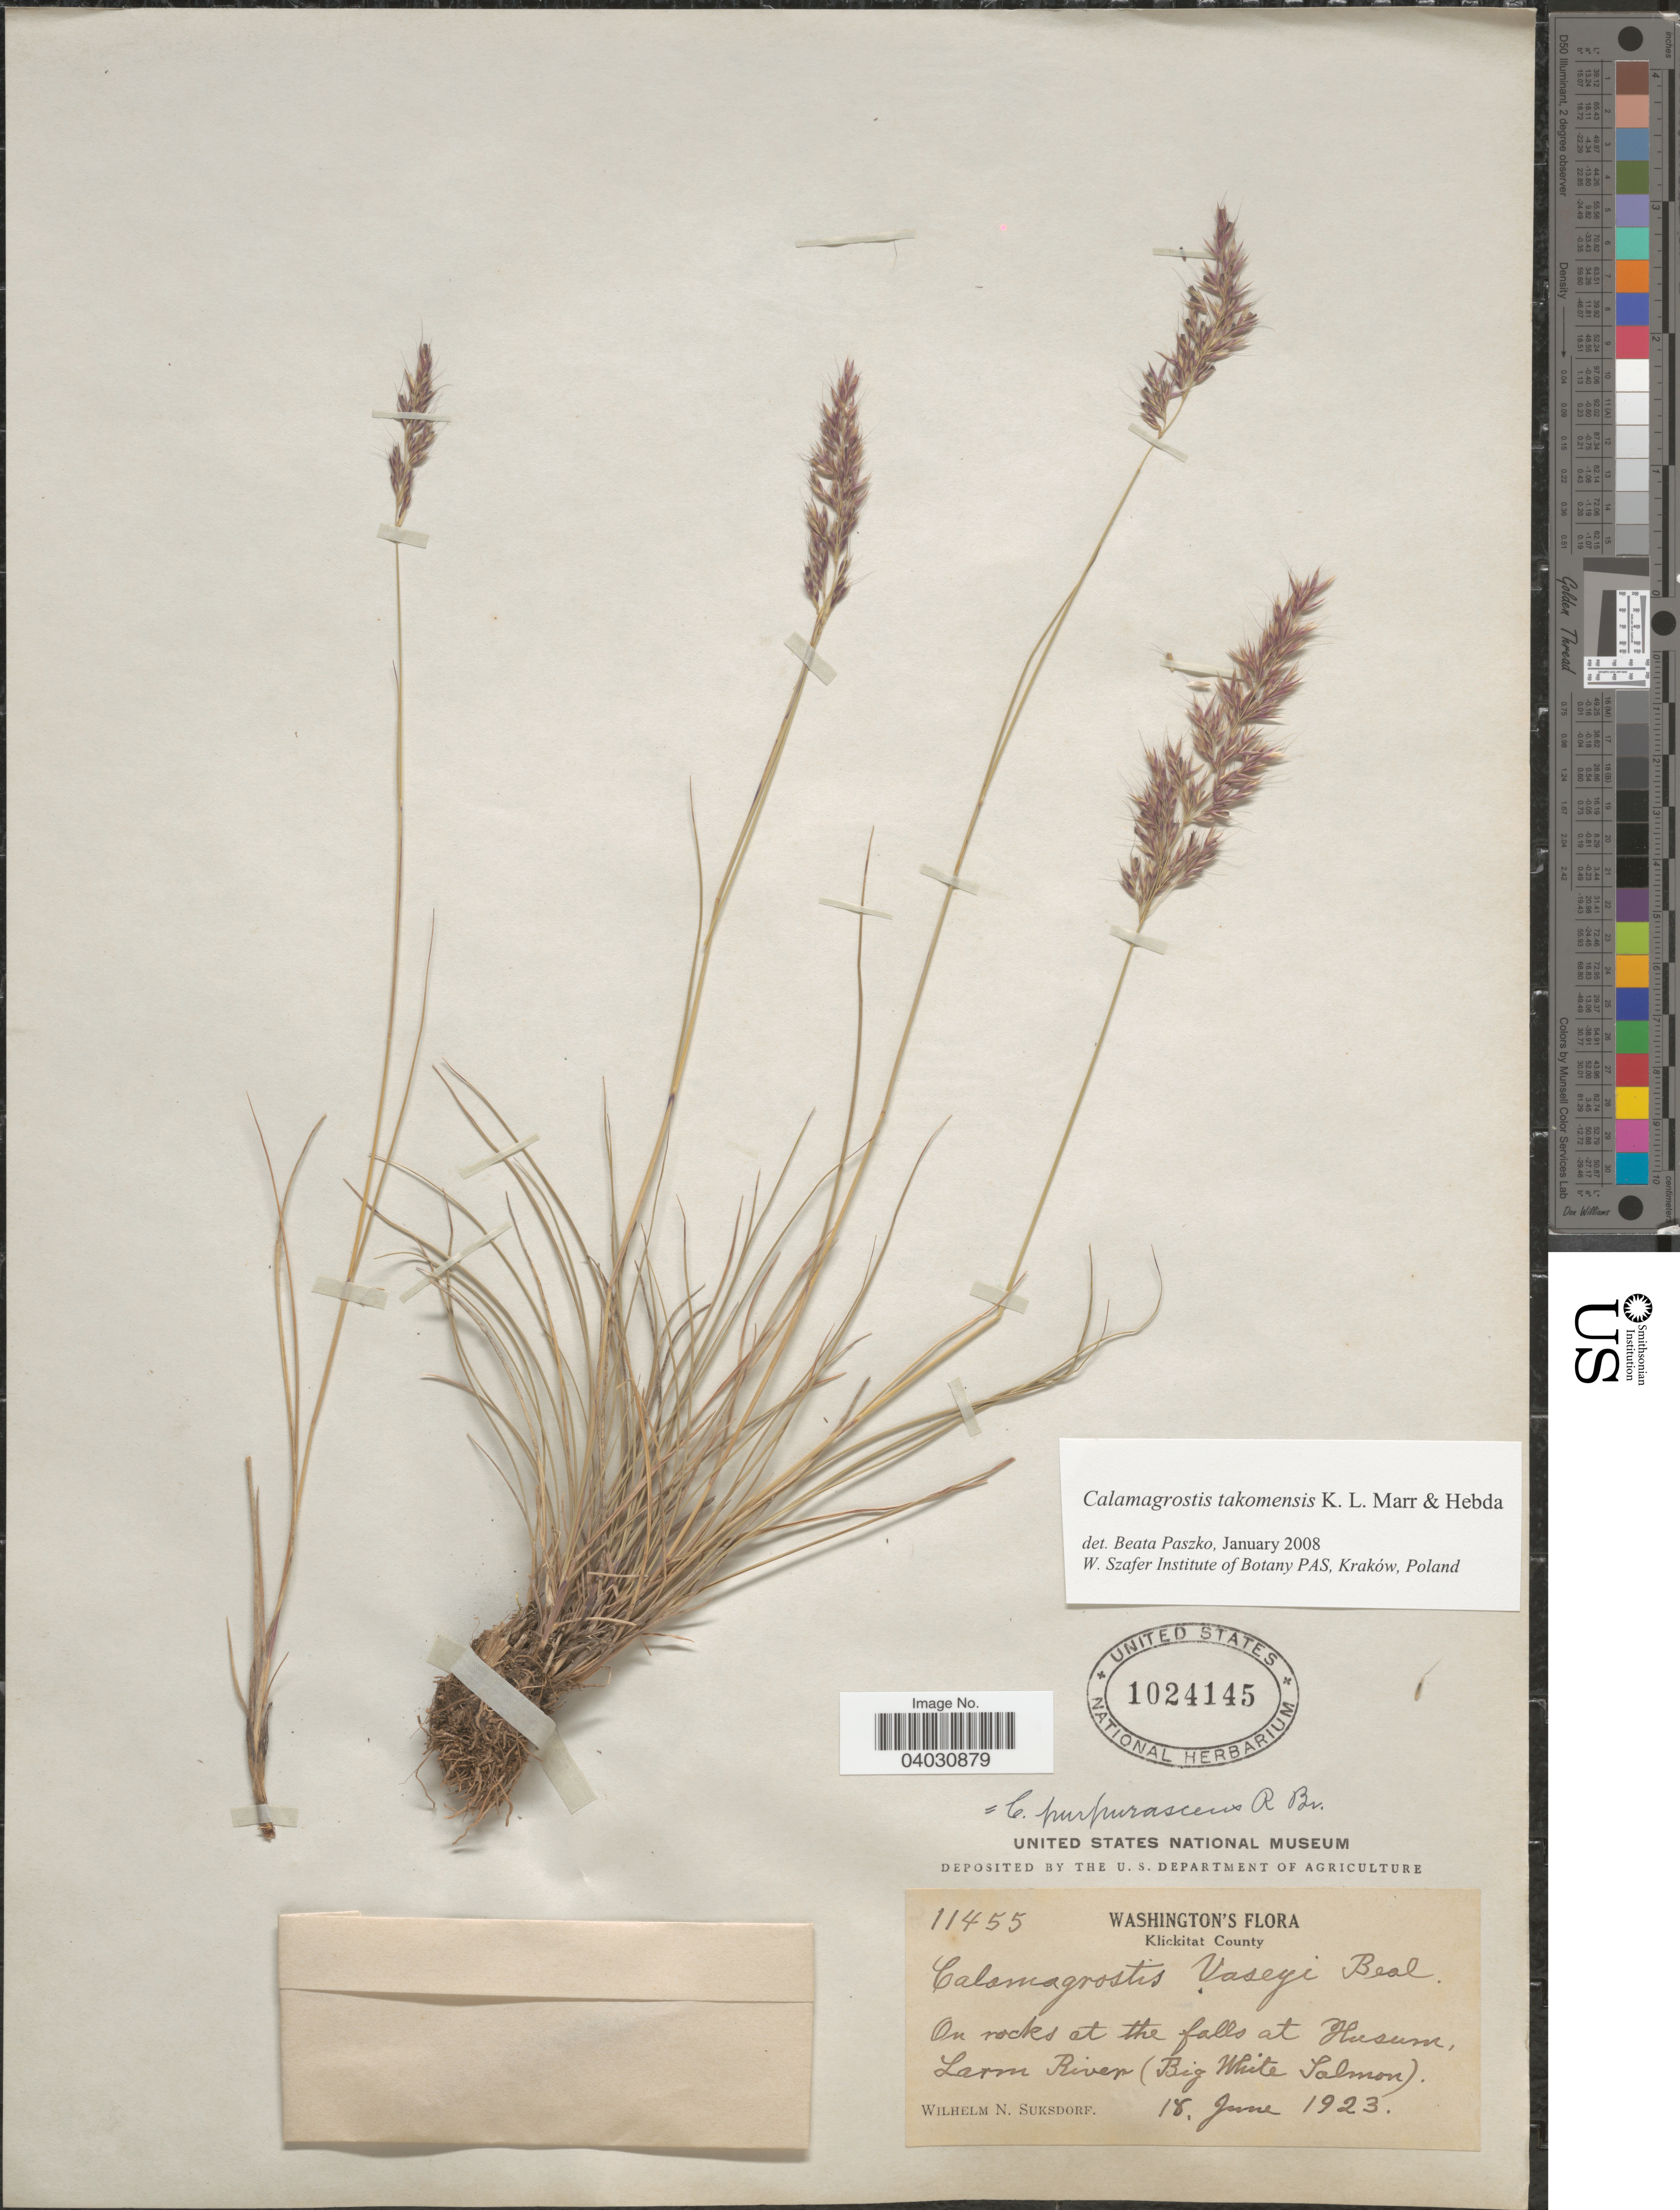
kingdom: Plantae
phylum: Tracheophyta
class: Liliopsida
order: Poales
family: Poaceae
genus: Calamagrostis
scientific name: Calamagrostis tacomensis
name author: K. Marr & Hebda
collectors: W. N. Suksdorf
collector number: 11455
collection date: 1923-06-18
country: United States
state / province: Washington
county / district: Klickitat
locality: Klickitat County. On rocks at the falls at Husum, Larm River (Big White Salmon).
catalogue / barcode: US 1024145